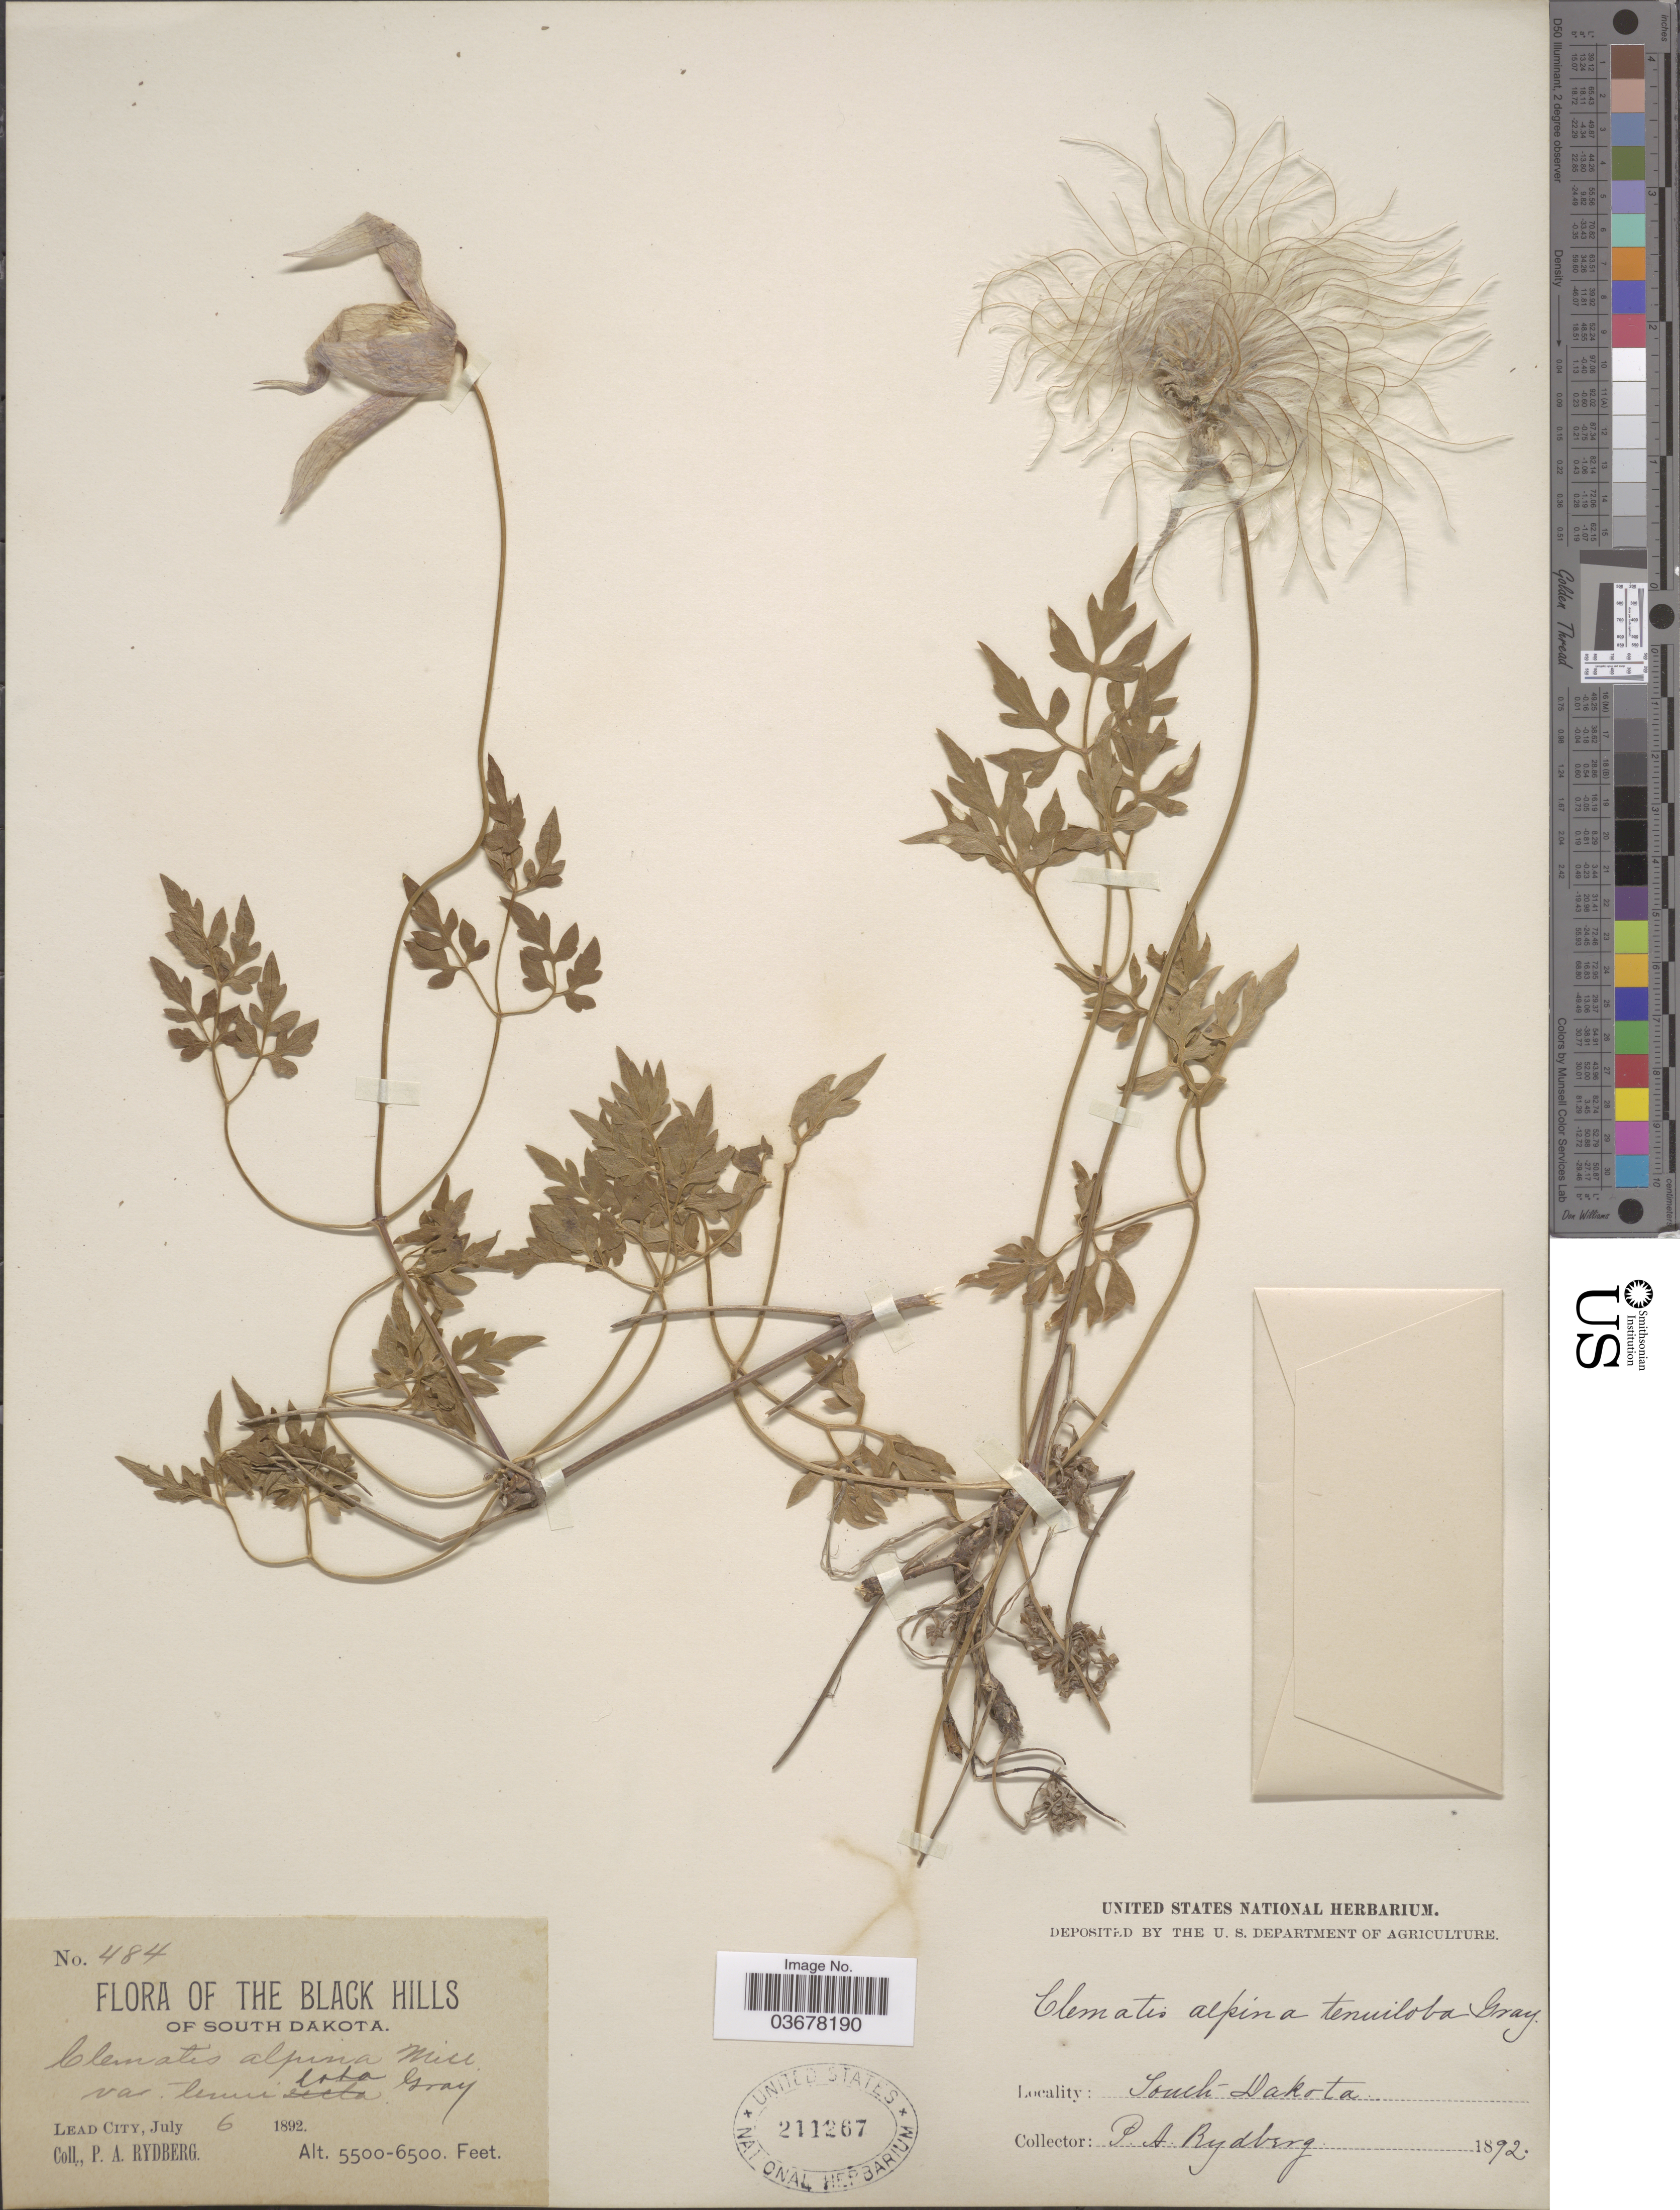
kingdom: Plantae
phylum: Tracheophyta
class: Magnoliopsida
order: Ranunculales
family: Ranunculaceae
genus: Clematis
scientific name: Clematis columbiana var. tenuiloba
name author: (A. Gray) J.S. Pringle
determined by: Strong, M. T., (US), Smithsonian Institution - National Museum of Natural History (UNITED STATES)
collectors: P. A. Rydberg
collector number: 484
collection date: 1892-07-06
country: United States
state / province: South Dakota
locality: The Black Hills of South Dakota. Lead City.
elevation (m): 1676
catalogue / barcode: US 211267